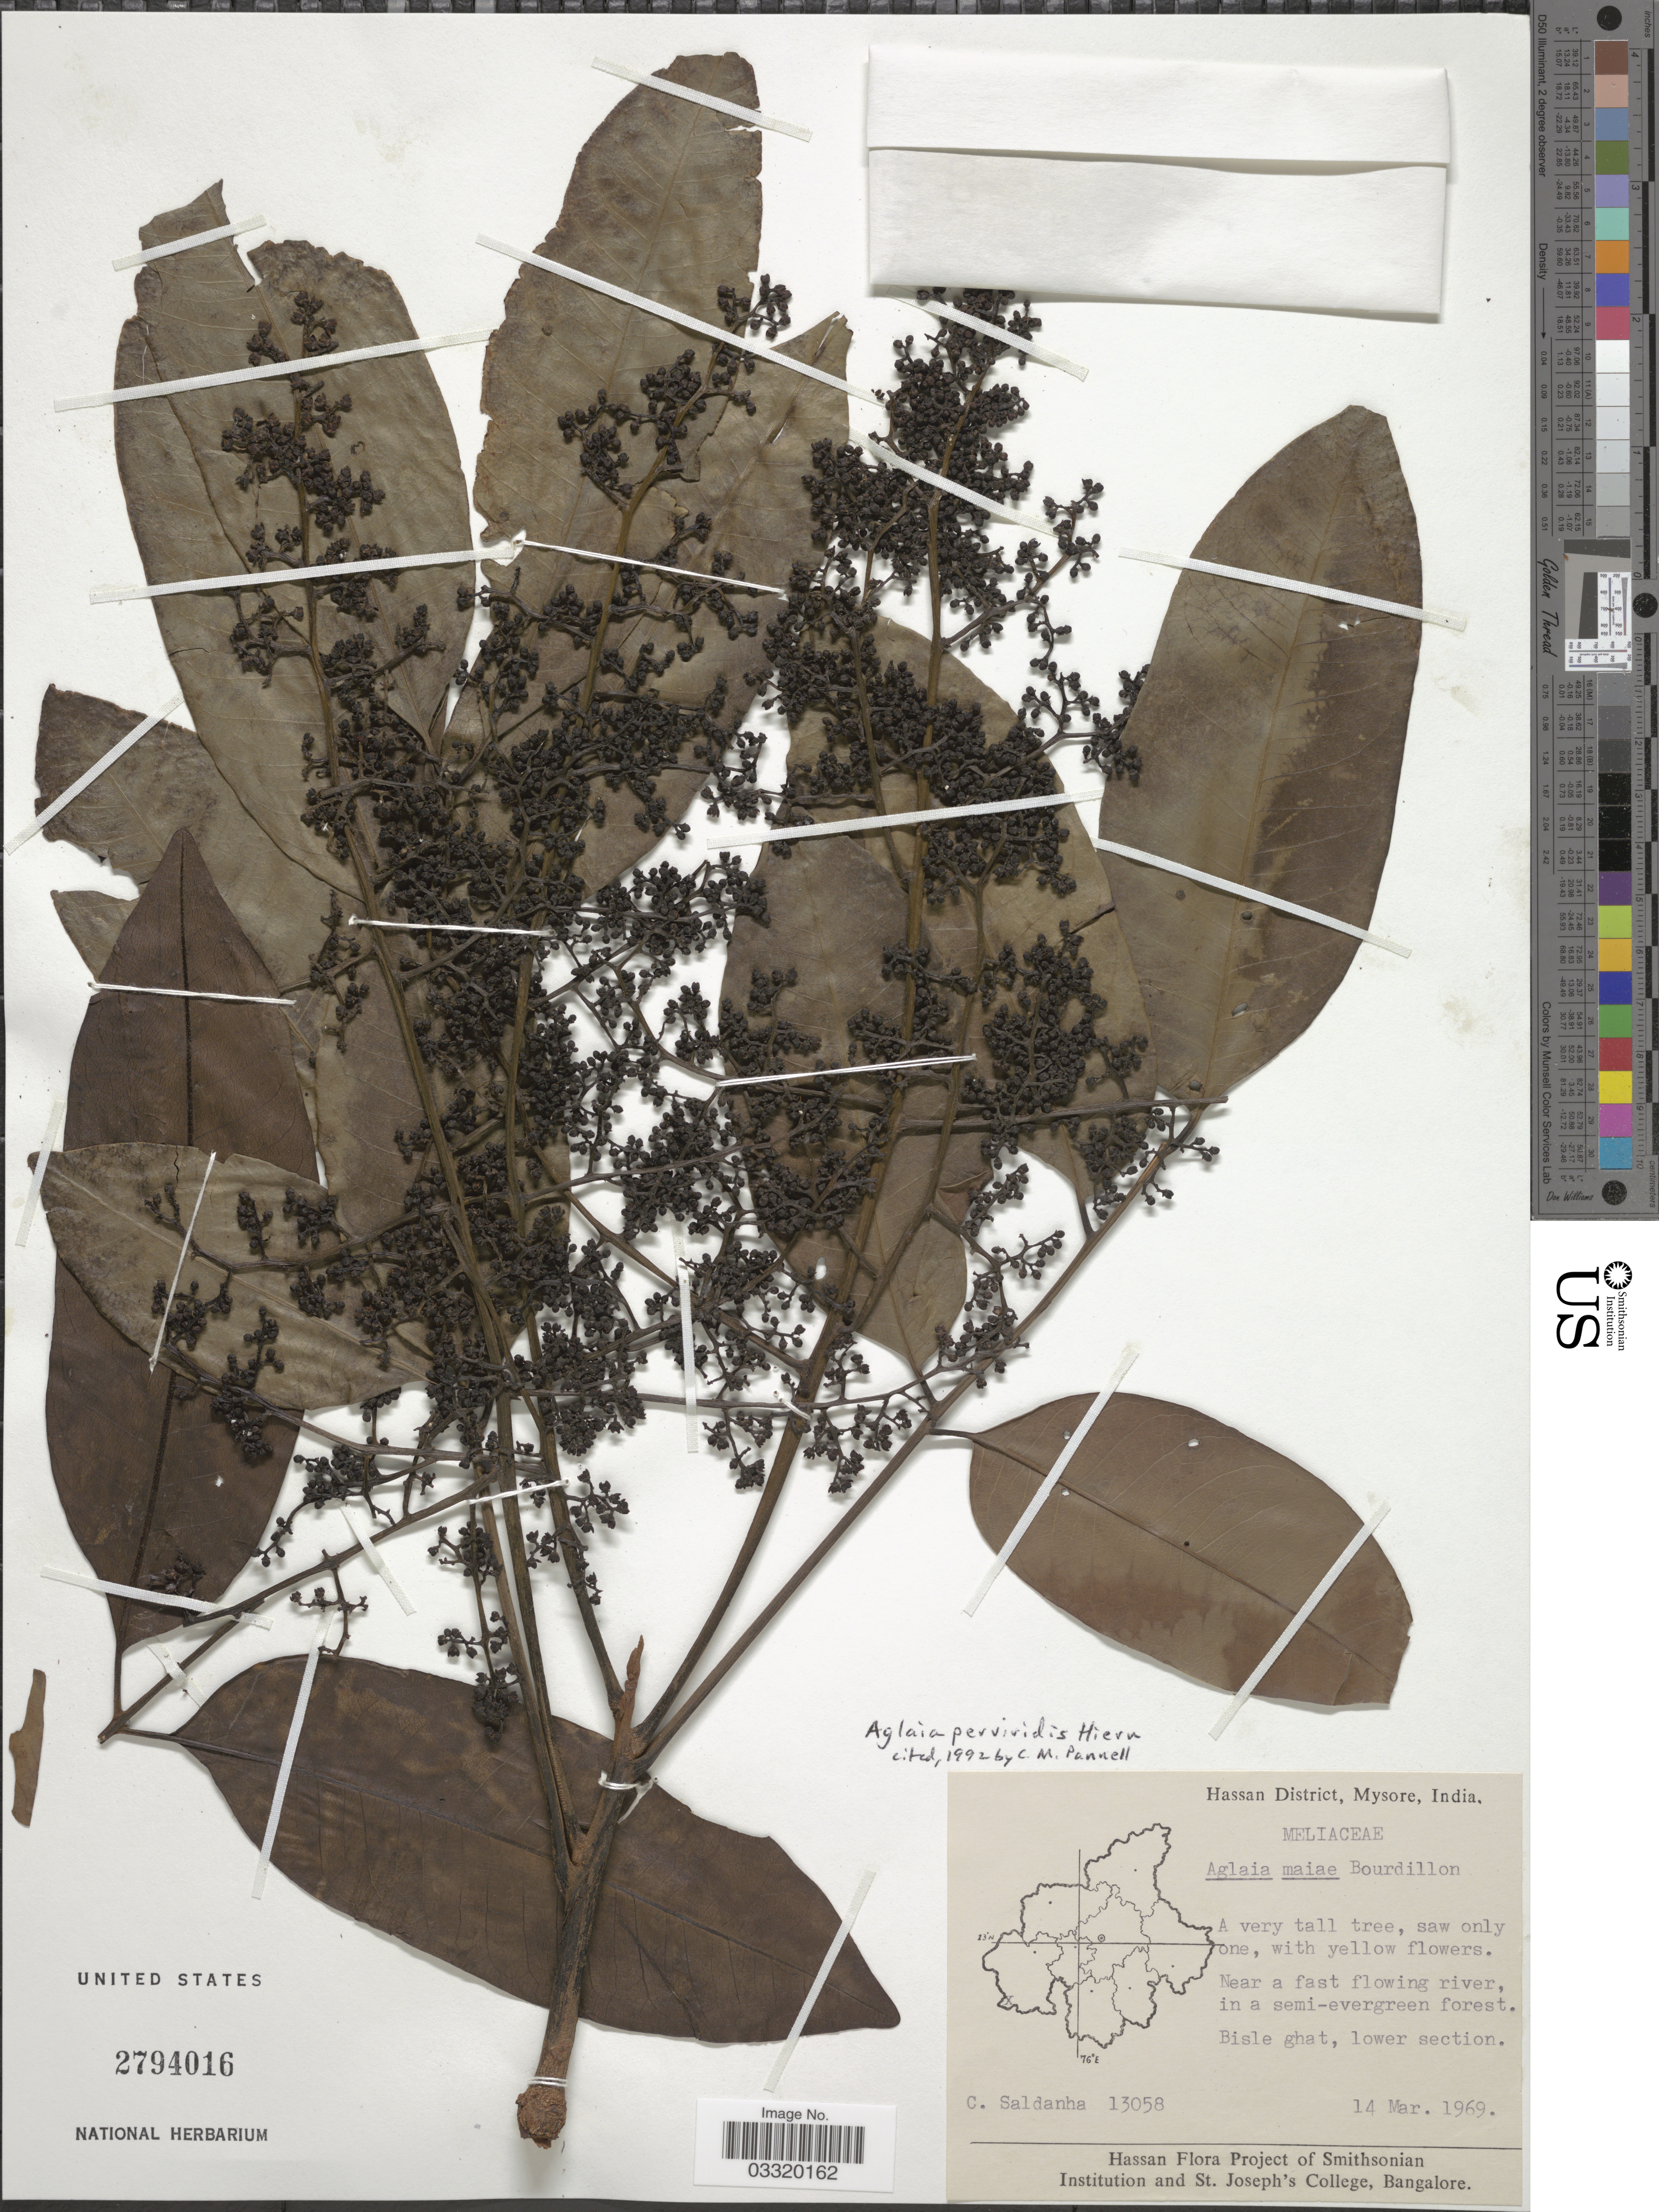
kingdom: Plantae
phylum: Tracheophyta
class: Magnoliopsida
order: Sapindales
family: Meliaceae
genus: Aglaia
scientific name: Aglaia pervividis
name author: Hiern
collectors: C. Saldanha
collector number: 13058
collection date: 1969-03-14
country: India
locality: Hassan District, Mysore. Bisle ghat, lower section.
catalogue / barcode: US 2794016